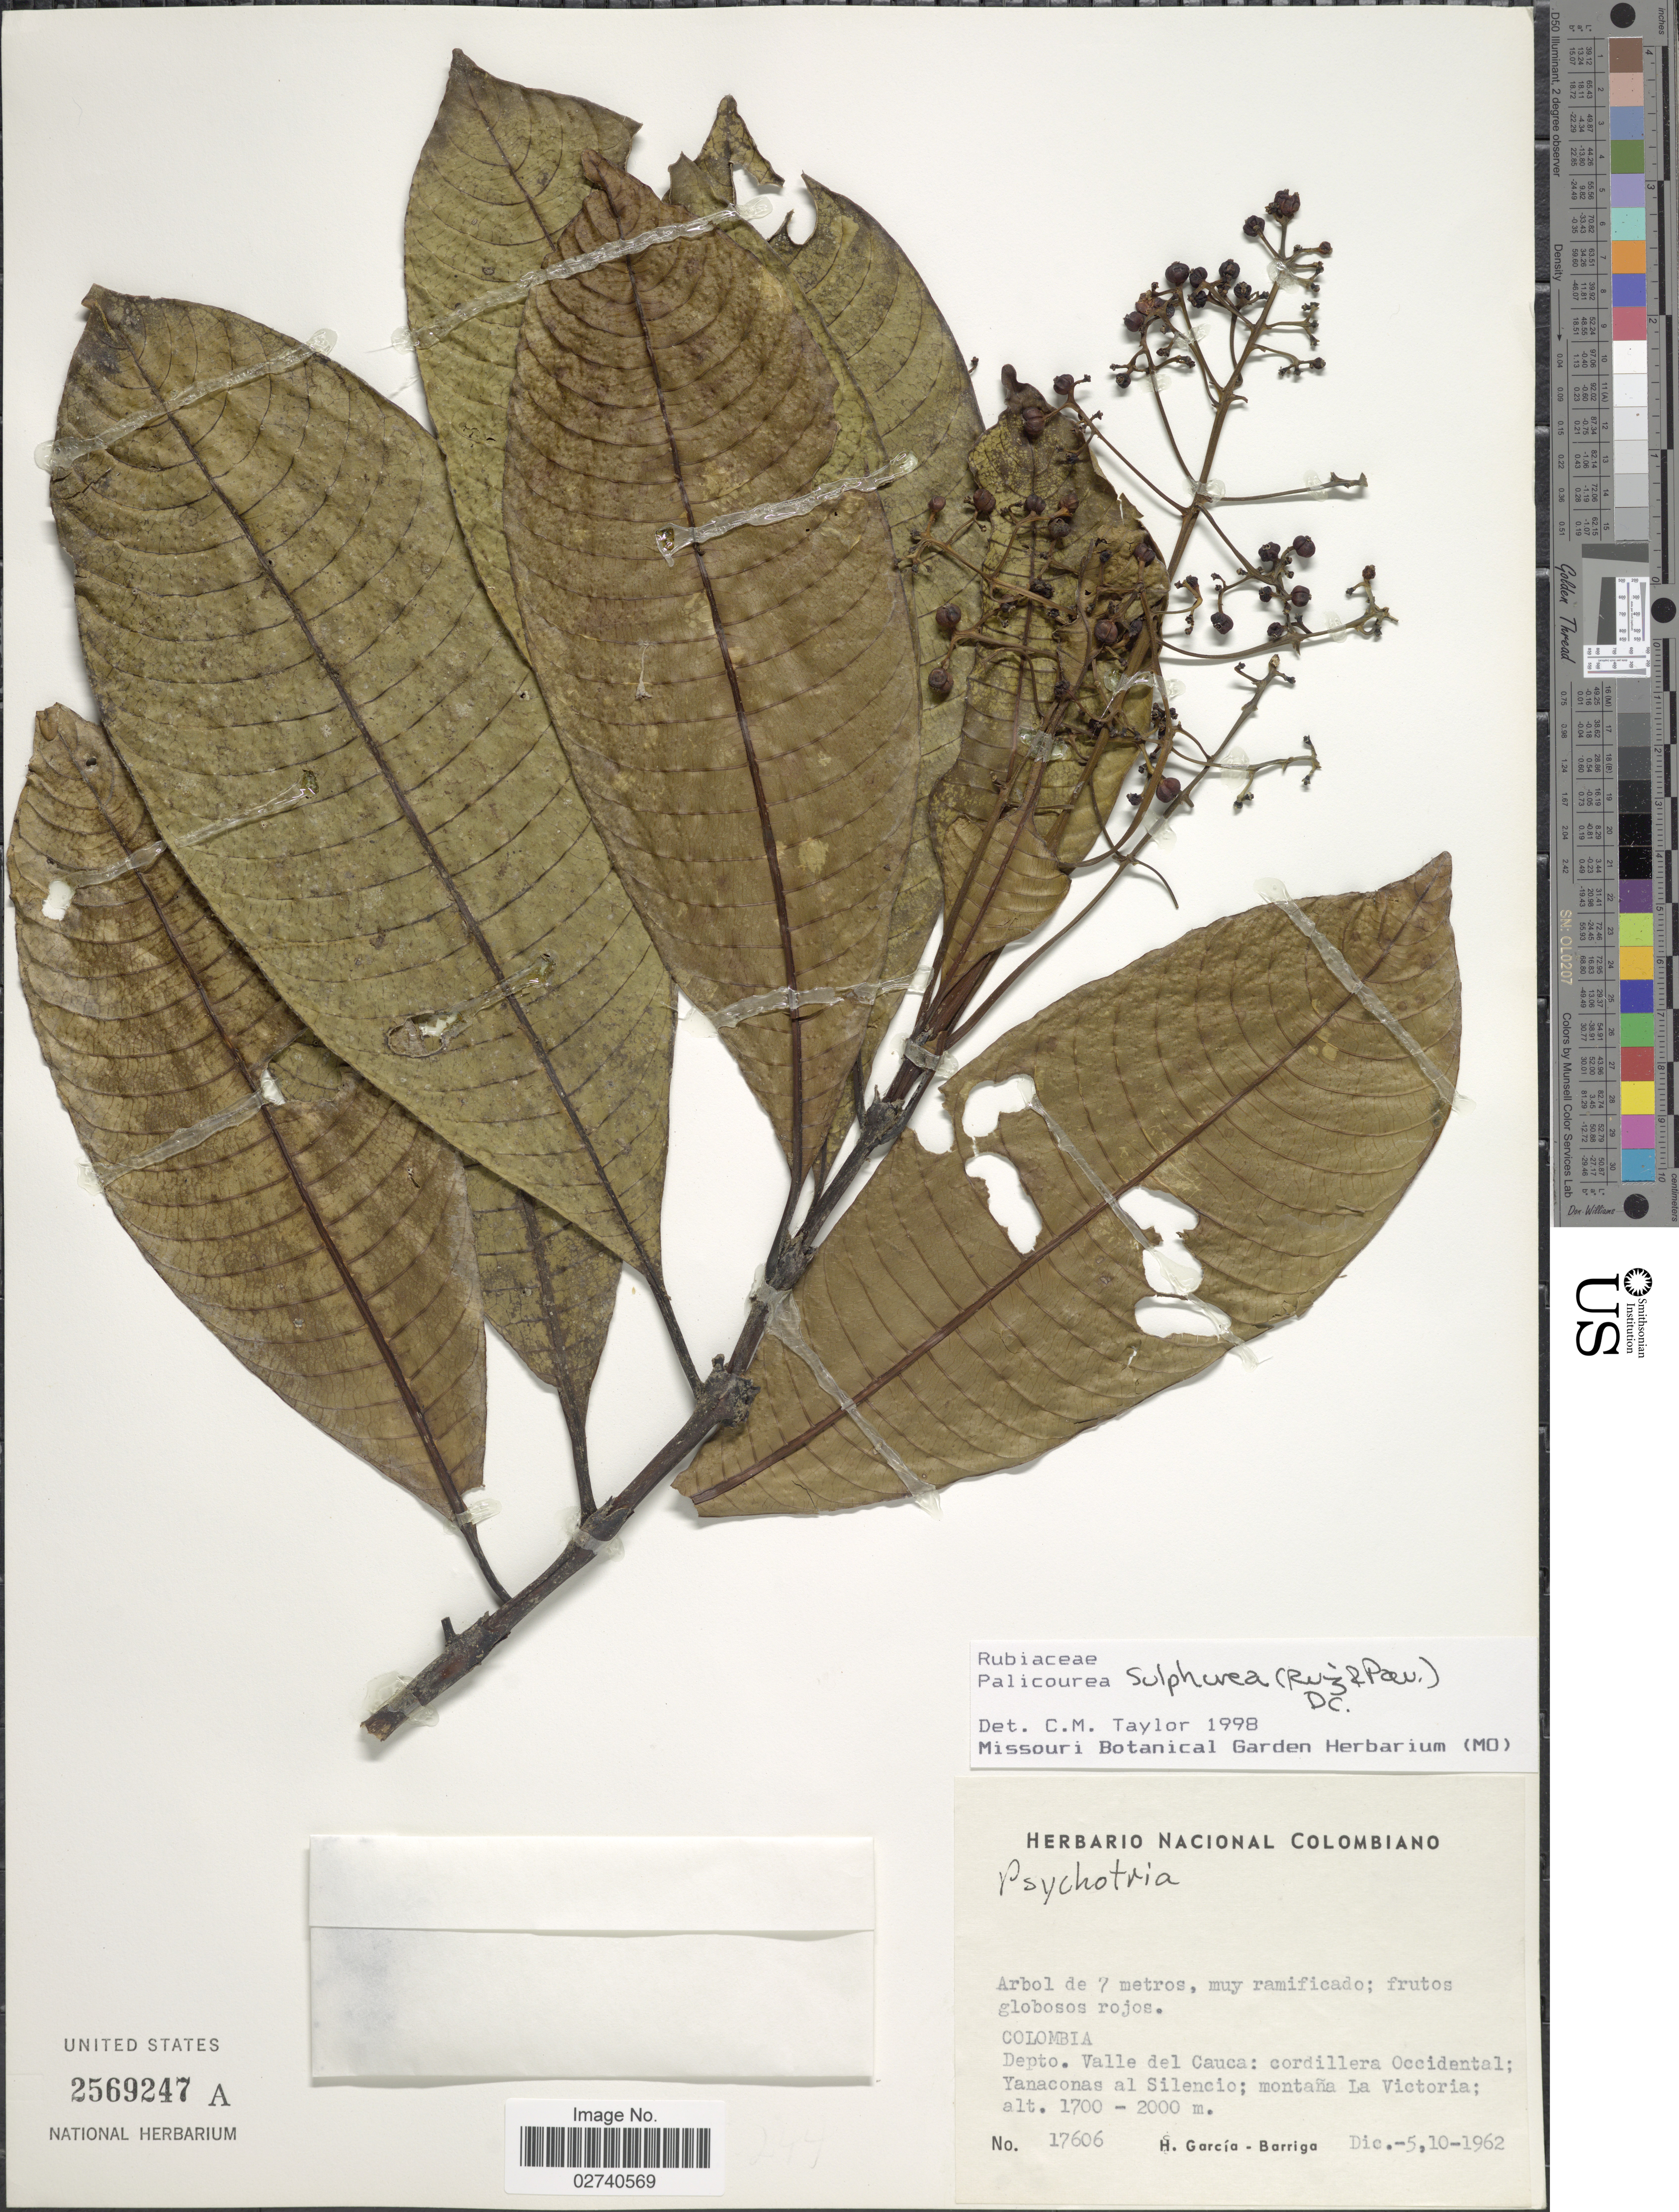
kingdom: Plantae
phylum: Tracheophyta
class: Magnoliopsida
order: Gentianales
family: Rubiaceae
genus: Palicourea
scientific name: Palicourea sulphurea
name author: (Ruiz & Pav.) DC.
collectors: H. García Barriga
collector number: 17606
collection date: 1962-12-05/1962-12-10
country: Colombia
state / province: Valle del Cauca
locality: Cordillera Occidental; Yanaconas al Silencio; montana La Victoria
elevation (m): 1700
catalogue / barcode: US 2569247A